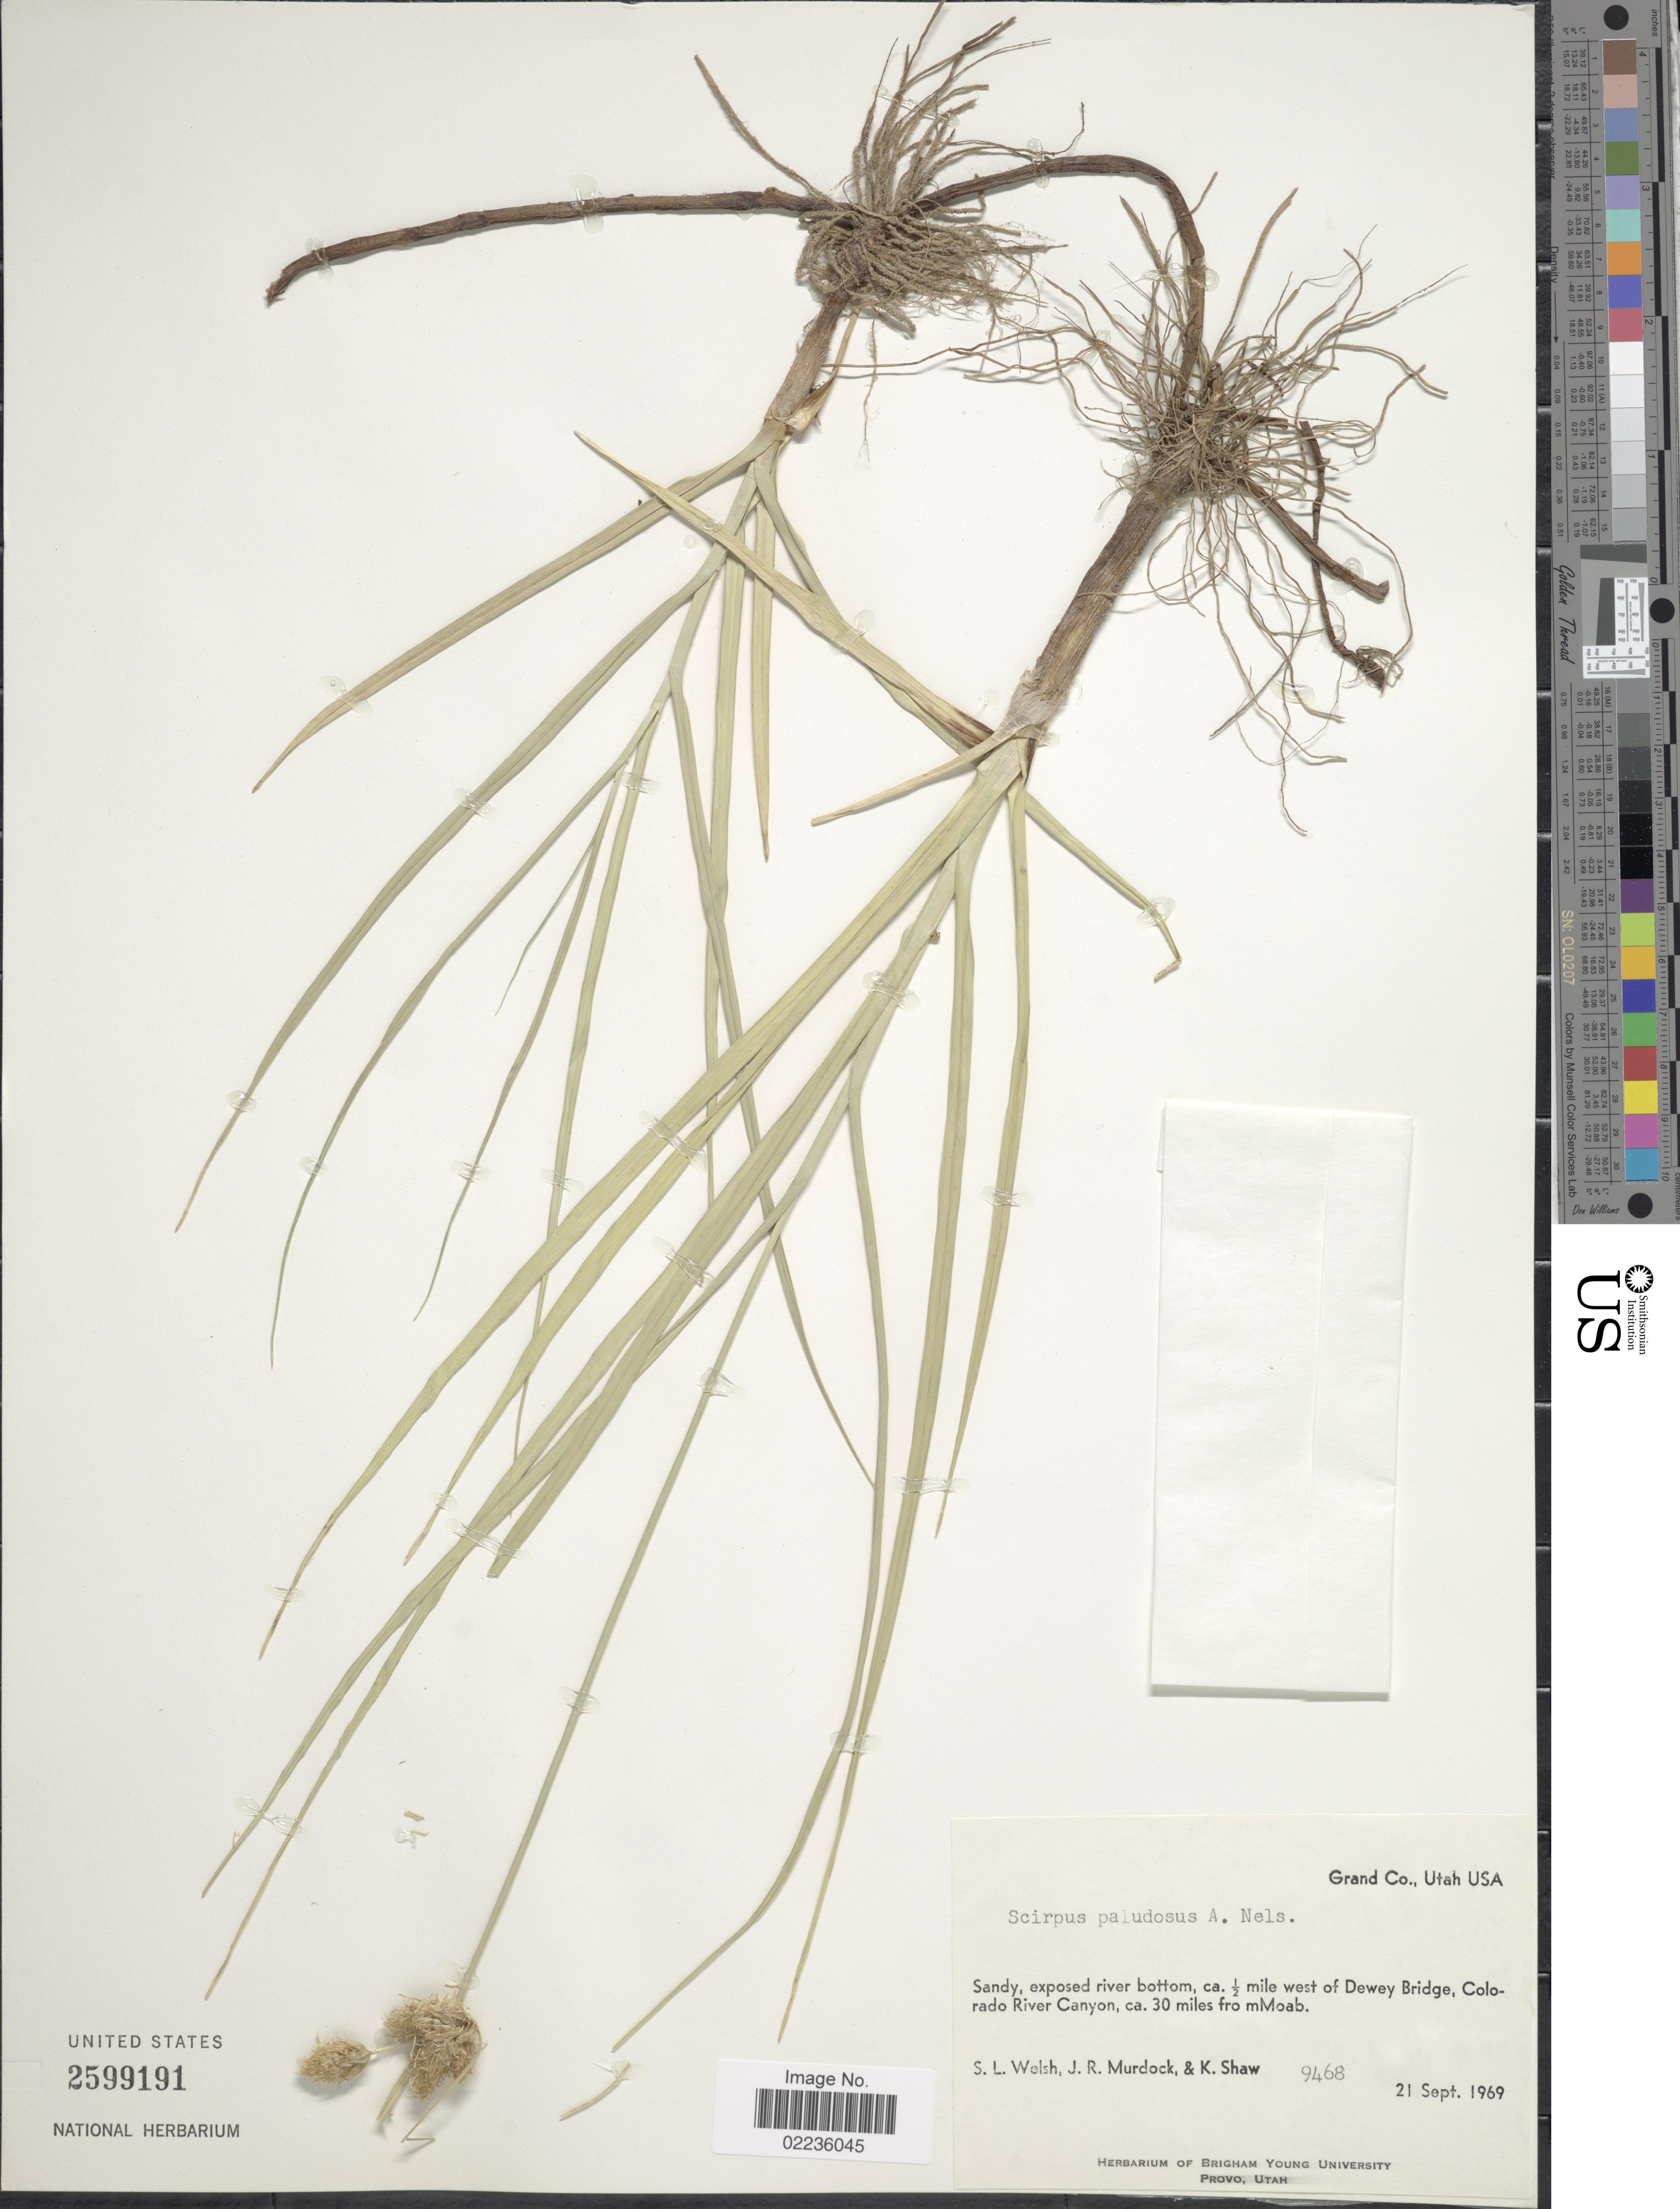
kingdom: Plantae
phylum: Tracheophyta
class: Liliopsida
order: Poales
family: Cyperaceae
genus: Bolboschoenus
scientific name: Bolboschoenus maritimus subsp. paludosus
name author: (A. Nelson) T. Koyama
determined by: Strong, M. T., (US), Smithsonian Institution - National Museum of Natural History (UNITED STATES)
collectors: S. Welsh, J. Murdock & K. Shaw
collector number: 9468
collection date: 1969-09-21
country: United States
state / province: Utah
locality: Grand Co., ca. 1/2 mile west of Dewey Bridge, Colorado River Canyon, ca. 30 miles from Moab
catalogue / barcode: US 2599191